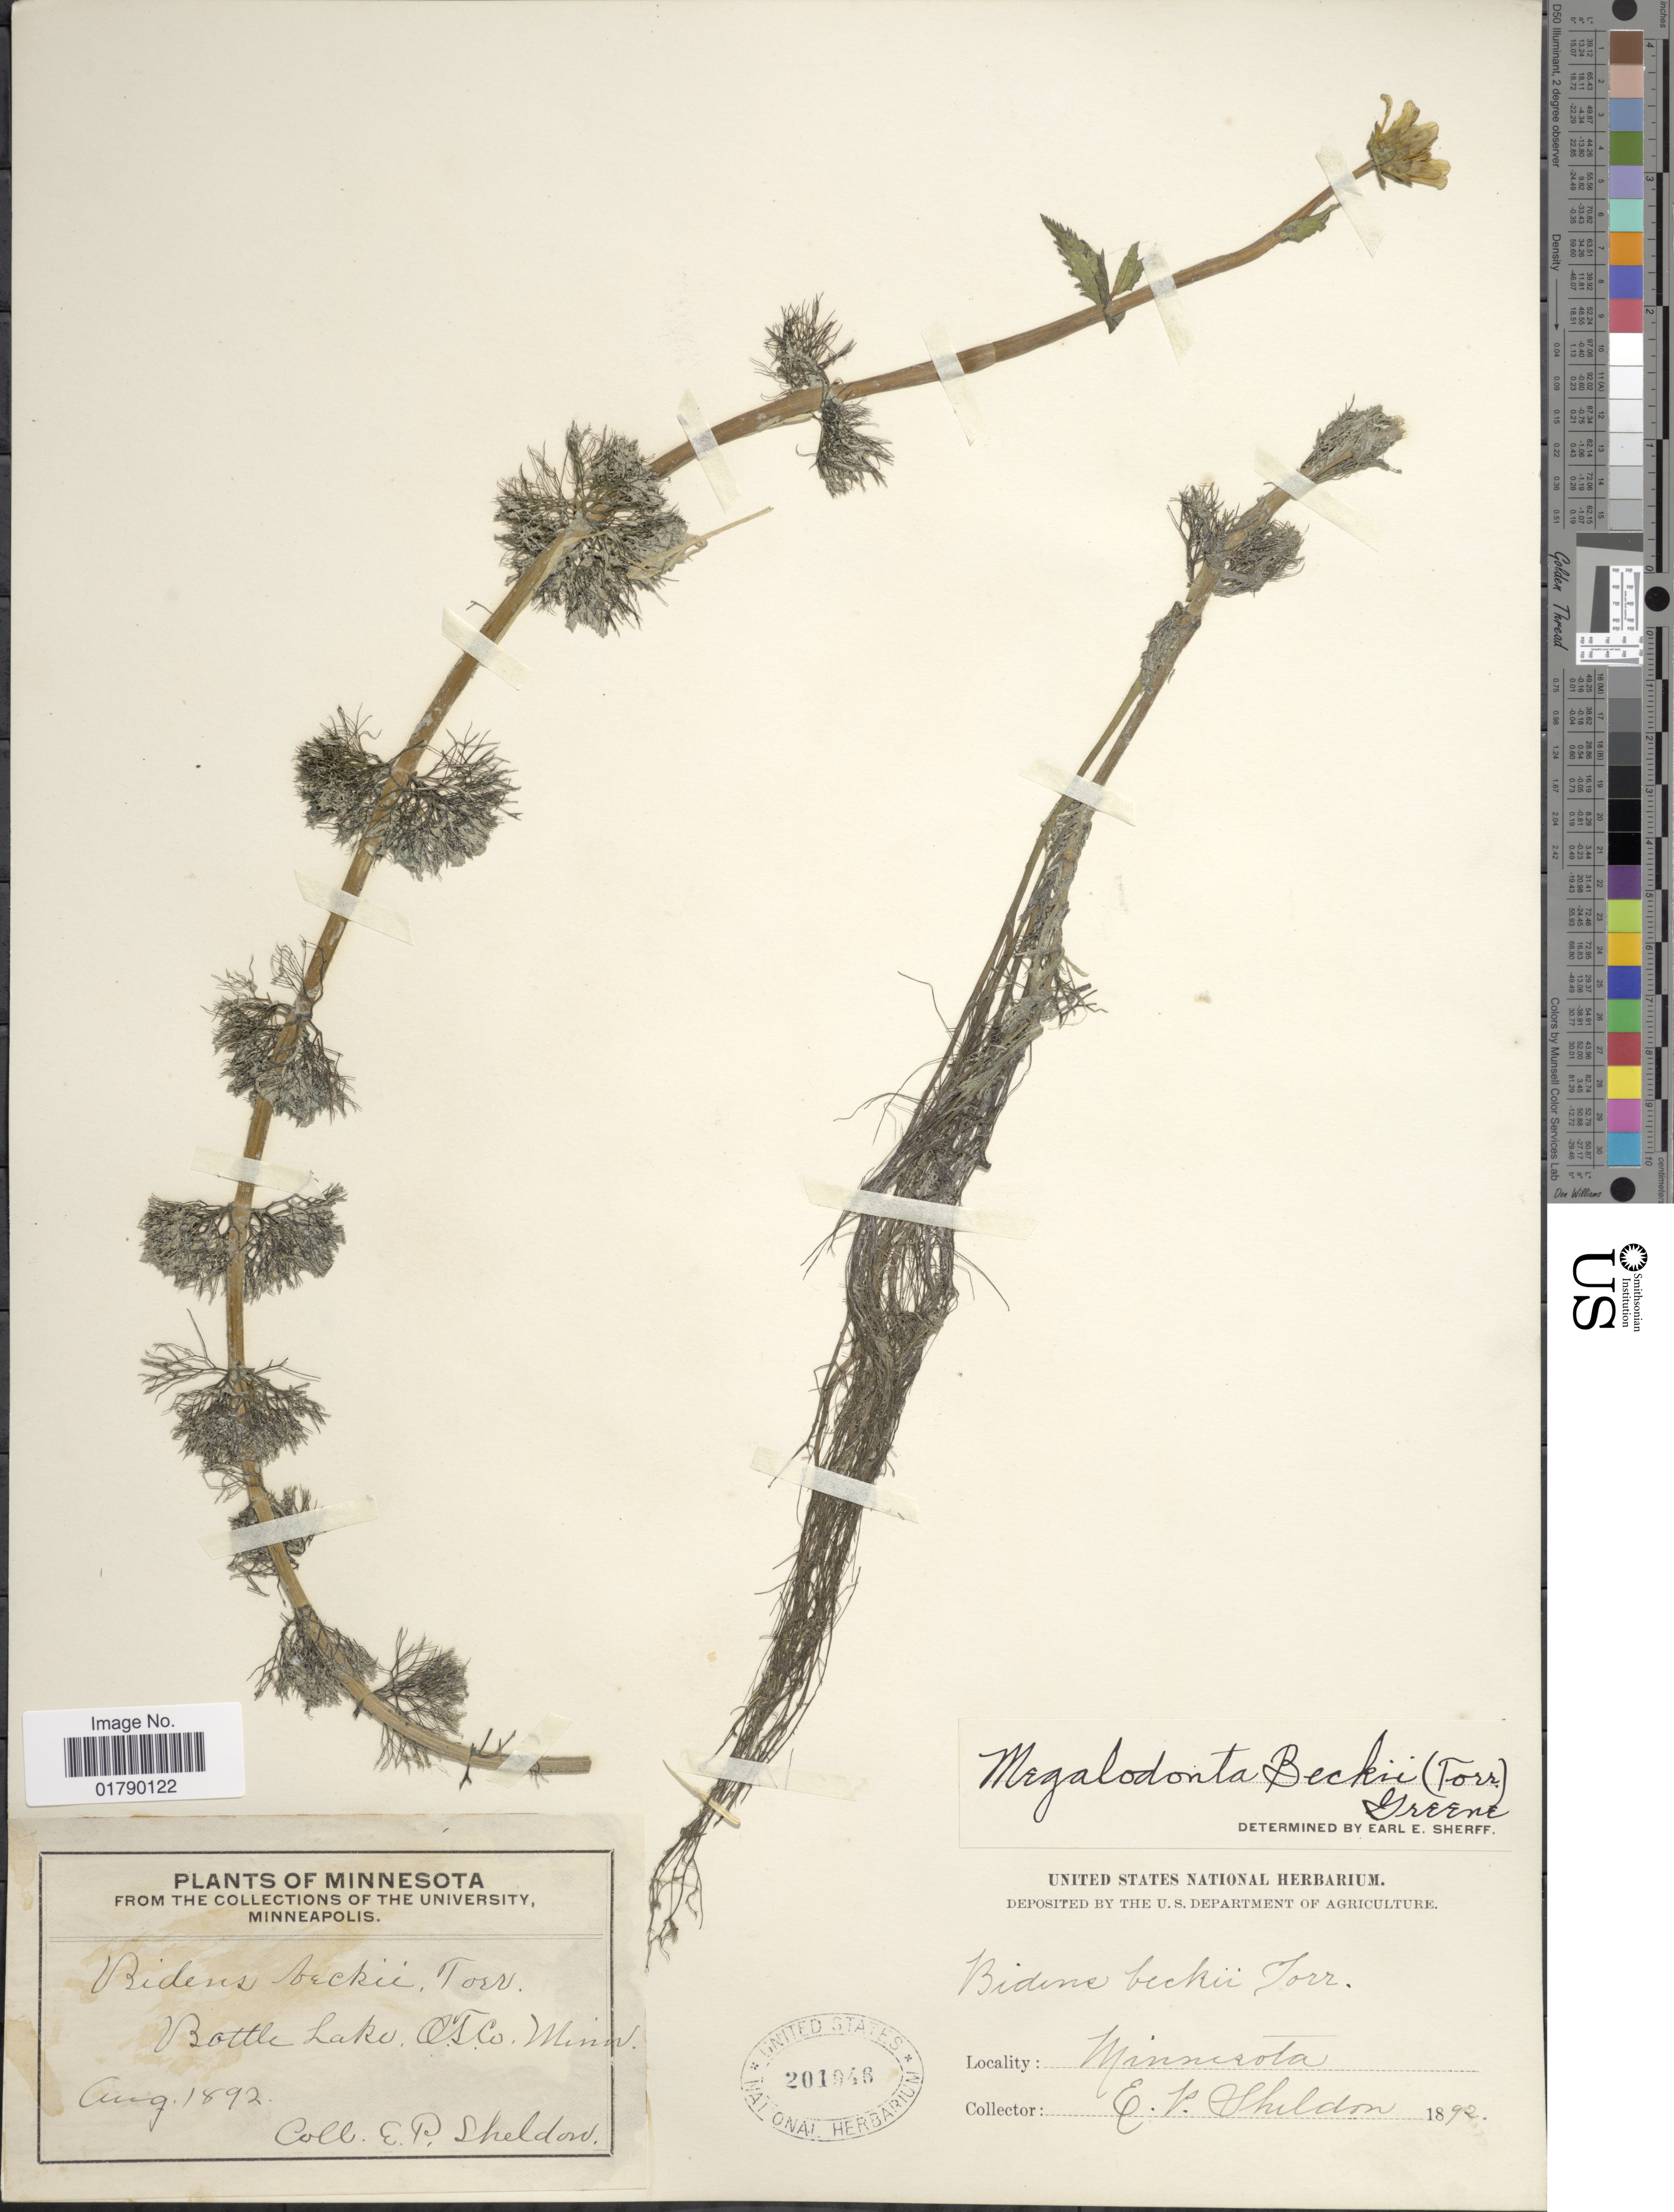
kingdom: Plantae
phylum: Tracheophyta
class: Magnoliopsida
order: Asterales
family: Asteraceae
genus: Megalodonta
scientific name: Megalodonta sp.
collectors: E. P. Sheldon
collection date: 1892-08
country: United States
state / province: Minnesota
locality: Bottle Lake, OT Co. Minn.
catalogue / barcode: US 201946